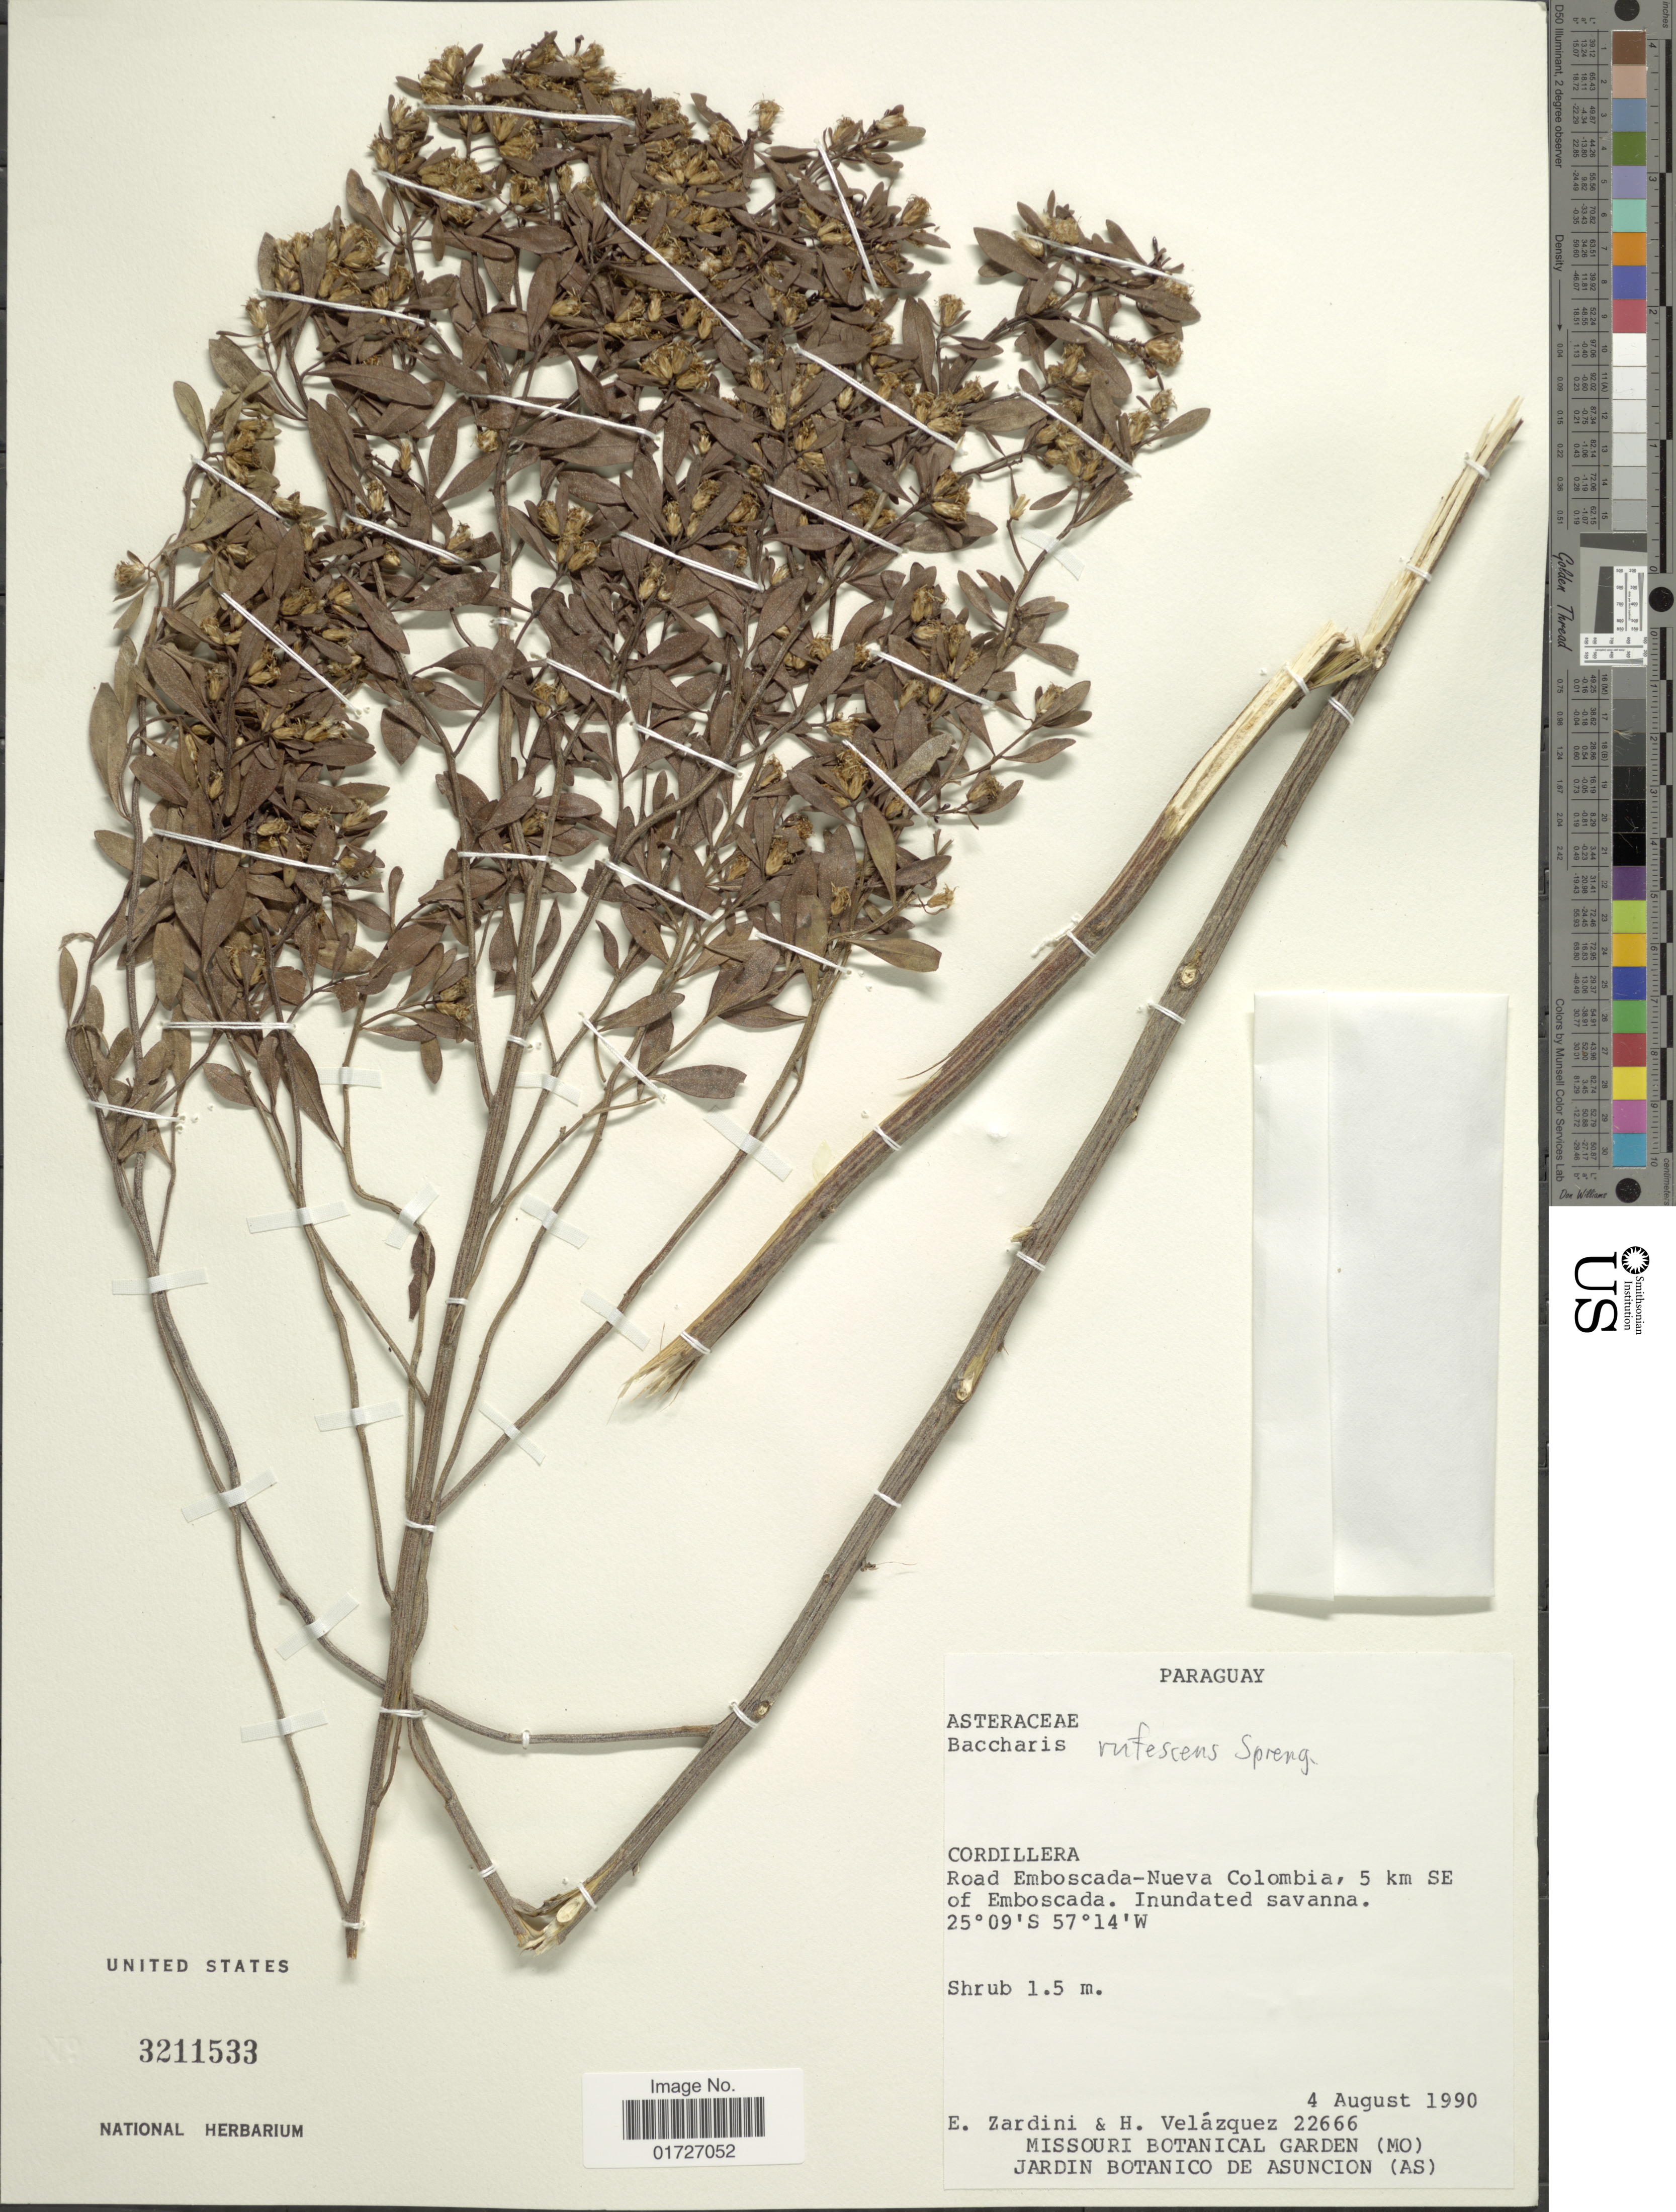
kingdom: Plantae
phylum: Tracheophyta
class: Magnoliopsida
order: Asterales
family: Asteraceae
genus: Baccharis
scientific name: Baccharis sp.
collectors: E. M. Zardini & H. Velázquez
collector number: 22666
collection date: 1990-08-04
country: Paraguay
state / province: Cordillera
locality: Road Emboscada-Nueva Colombia, 5 km SE of Emboscada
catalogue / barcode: US 3211533